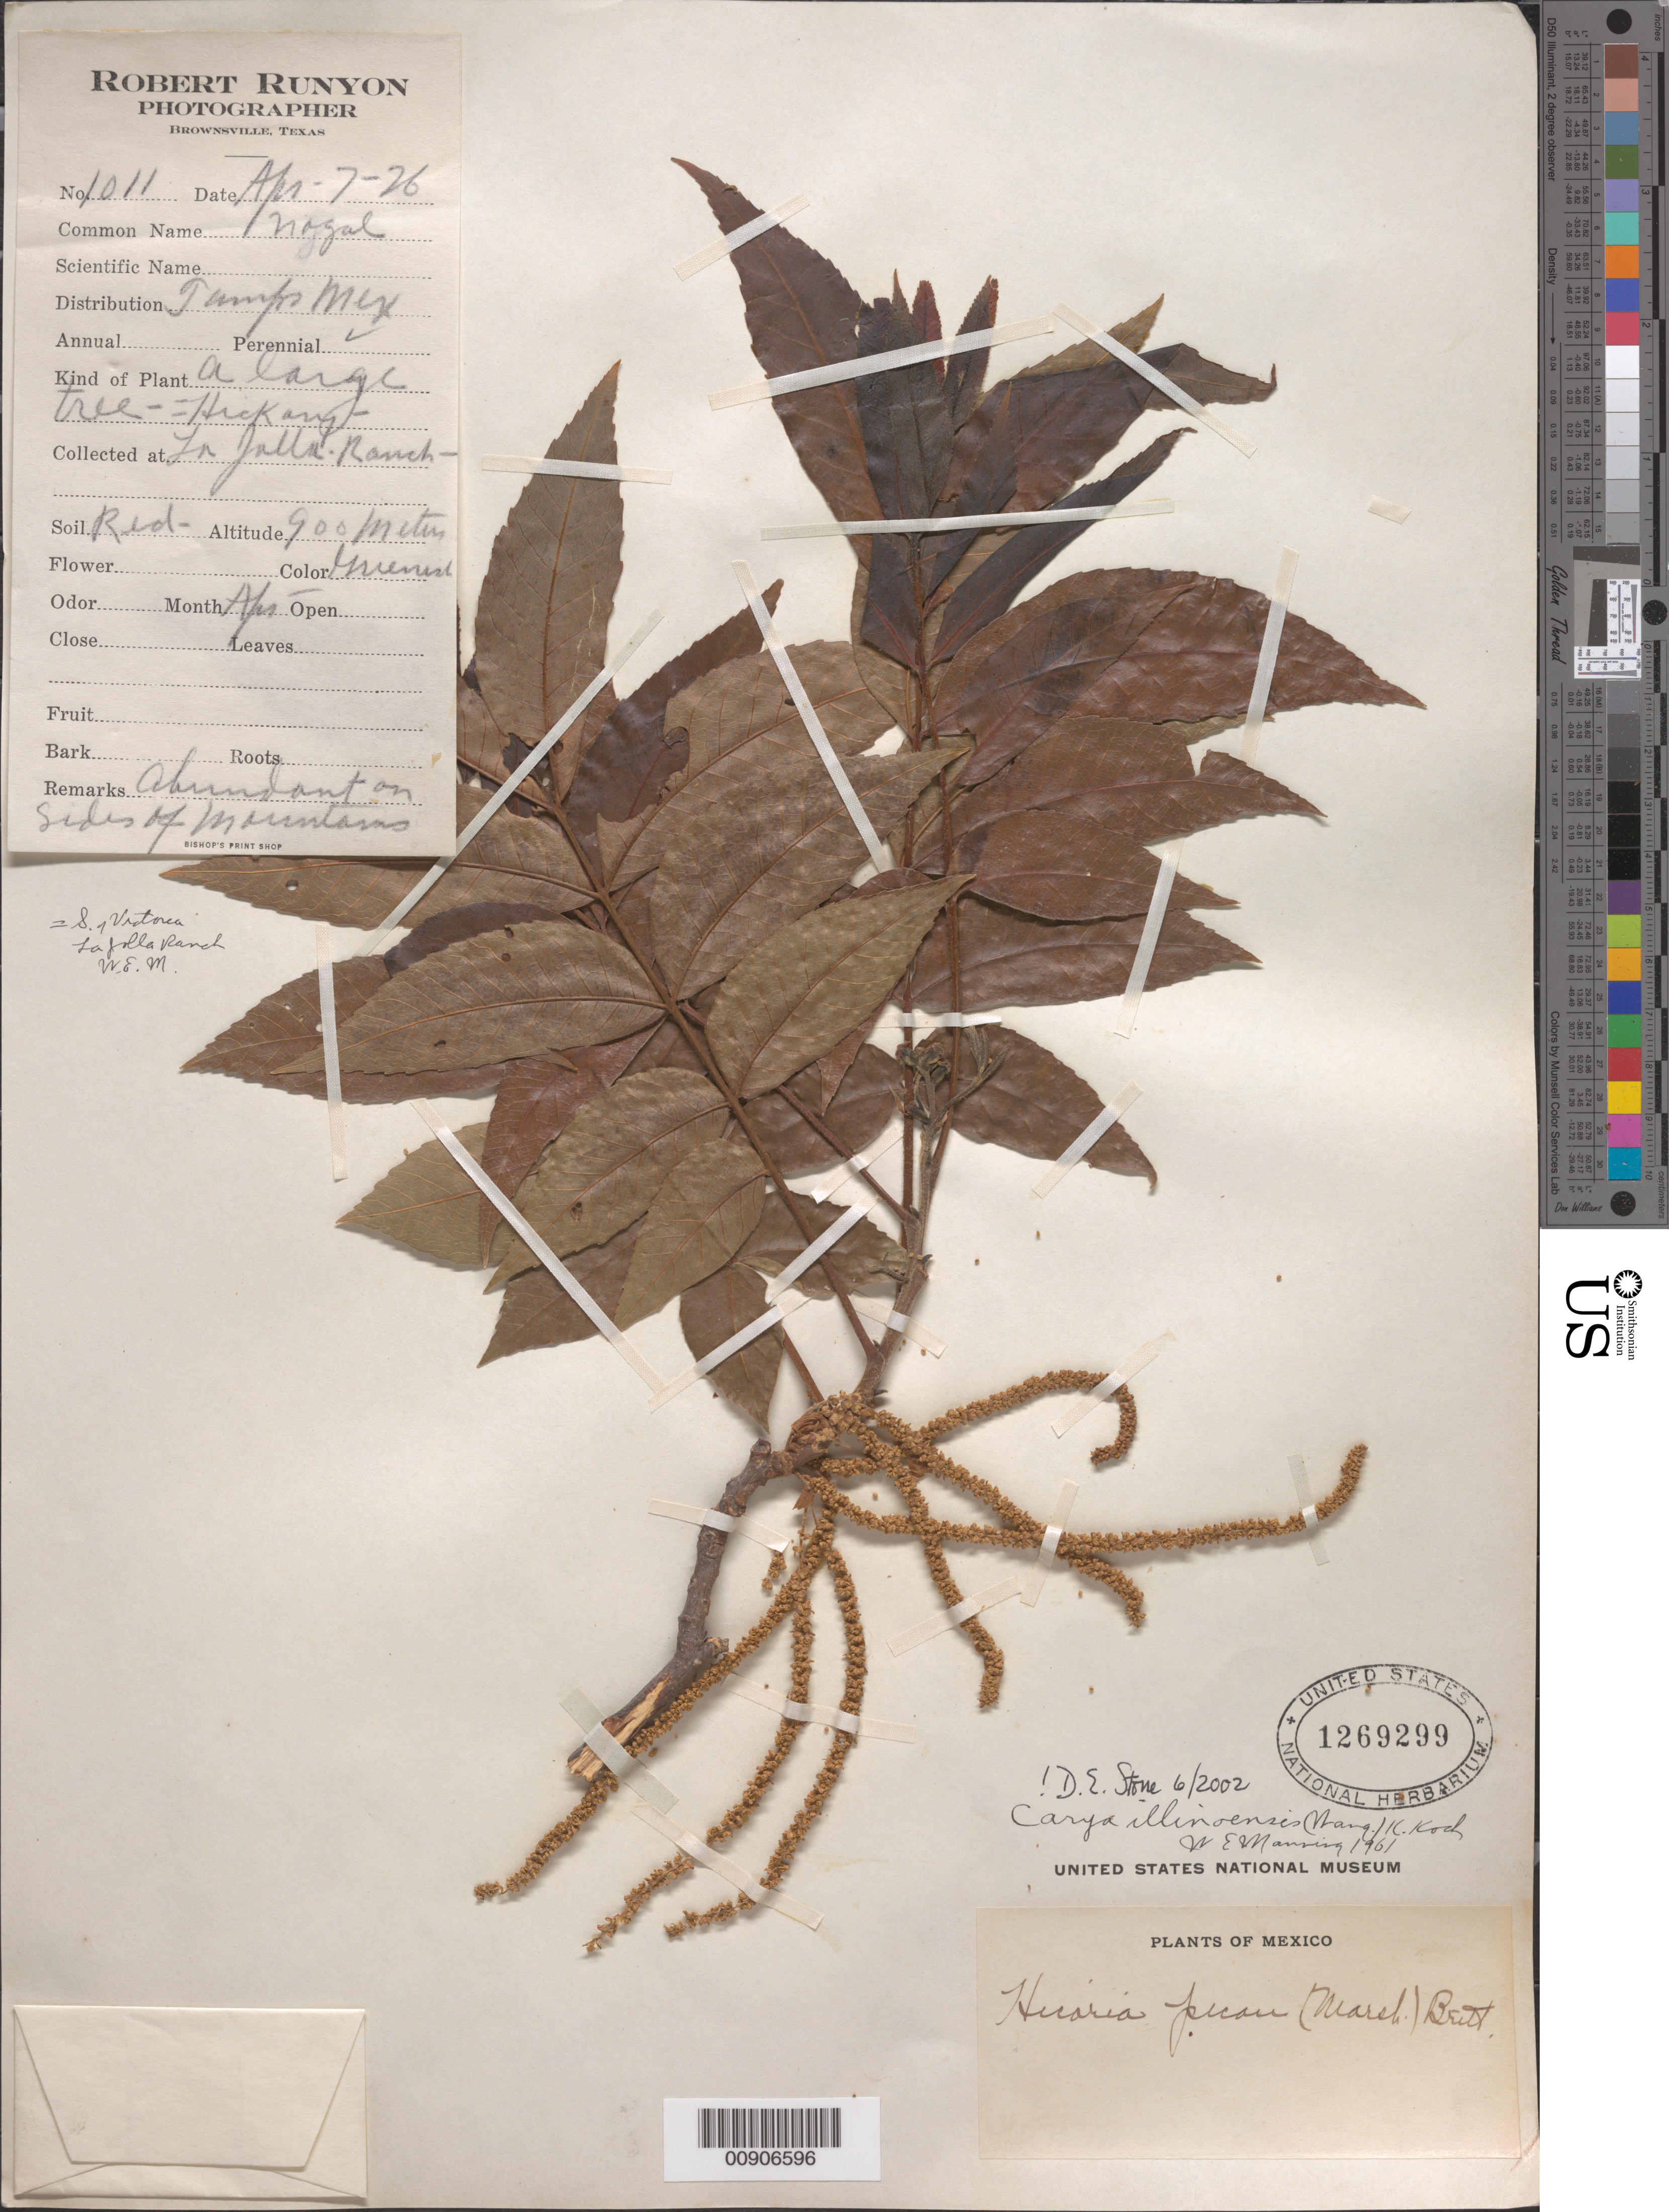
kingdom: Plantae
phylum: Tracheophyta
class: Magnoliopsida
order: Fagales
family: Juglandaceae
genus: Carya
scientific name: Carya illinoinensis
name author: (Wangenh.) K. Koch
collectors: R. Runyon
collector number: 1011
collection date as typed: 07 Apr 1926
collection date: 1926-04-07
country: Mexico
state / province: Tamaulipas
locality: La Jolla Ranch, Tamaulipas.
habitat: Abundant on sides of Mountains. Soil red.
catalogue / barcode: US 1269299